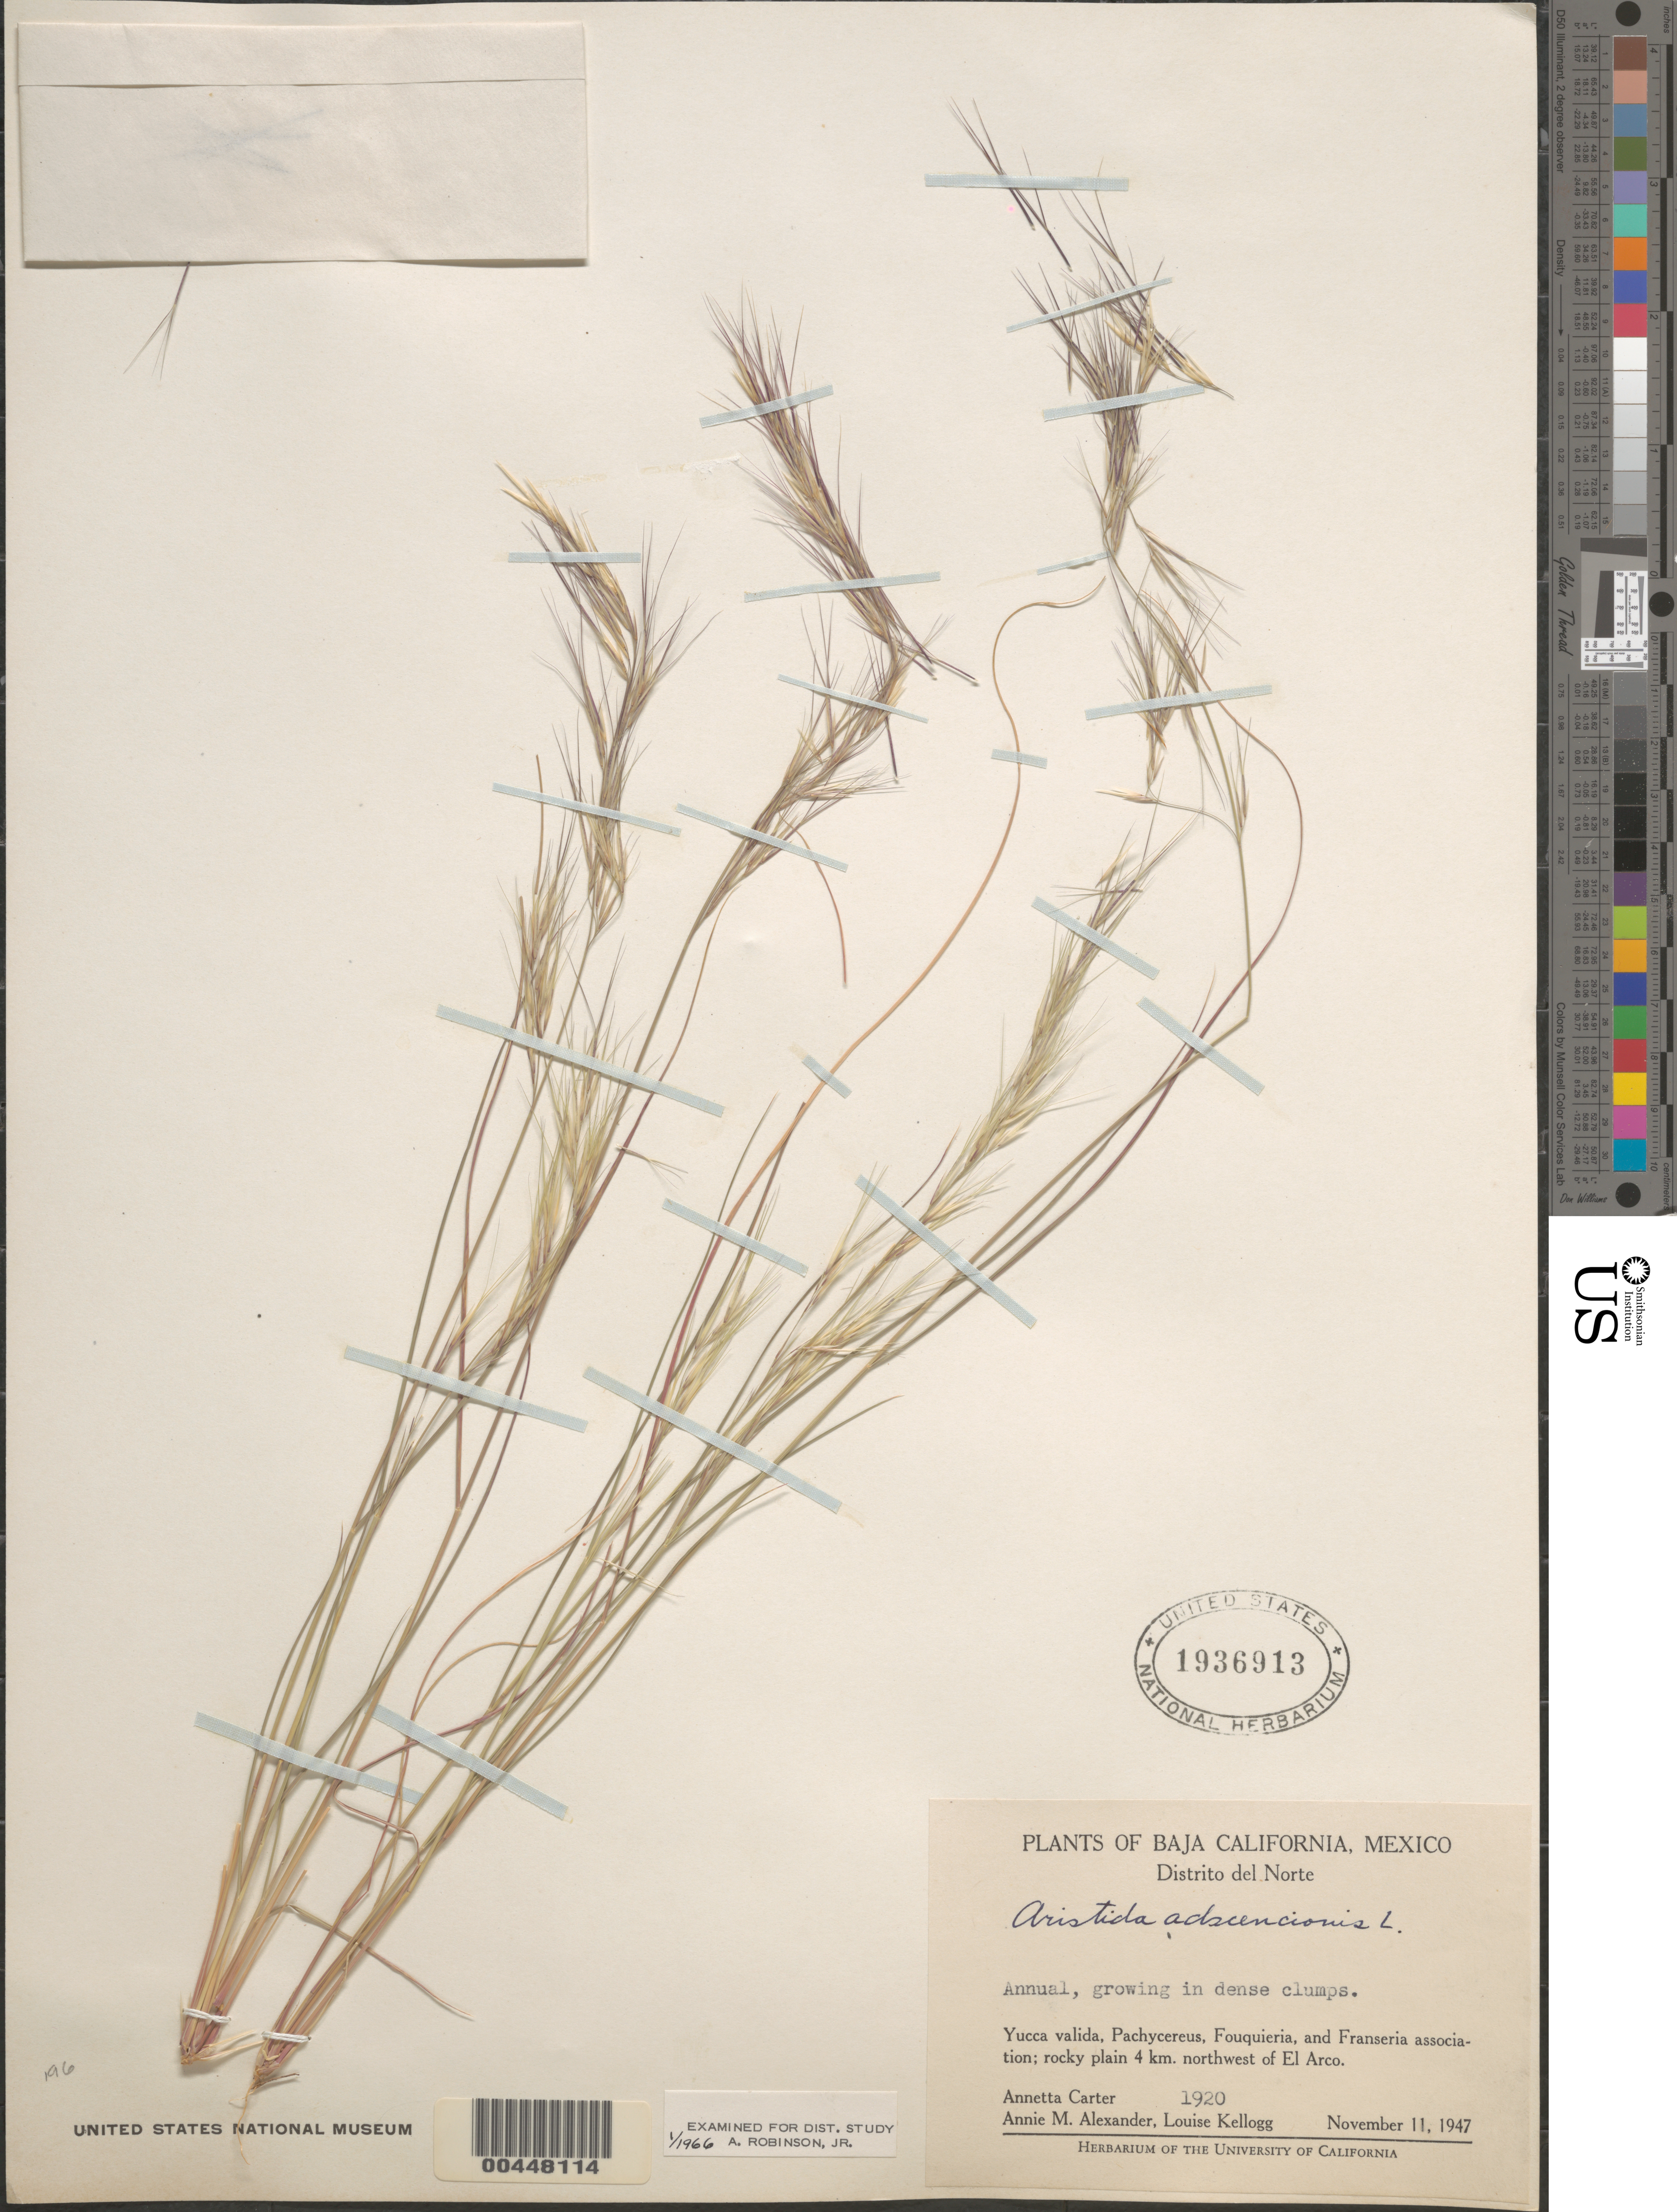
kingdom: Plantae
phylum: Tracheophyta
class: Liliopsida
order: Poales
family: Poaceae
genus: Aristida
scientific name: Aristida adscensionis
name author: L.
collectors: A. M. Carter, A. M. Alexander & L. Kellogg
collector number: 1920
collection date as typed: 11 Nov 1947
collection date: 1947-11-11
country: Mexico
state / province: Baja California Norte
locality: plain 4 km NW of El Arco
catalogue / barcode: US 1936913